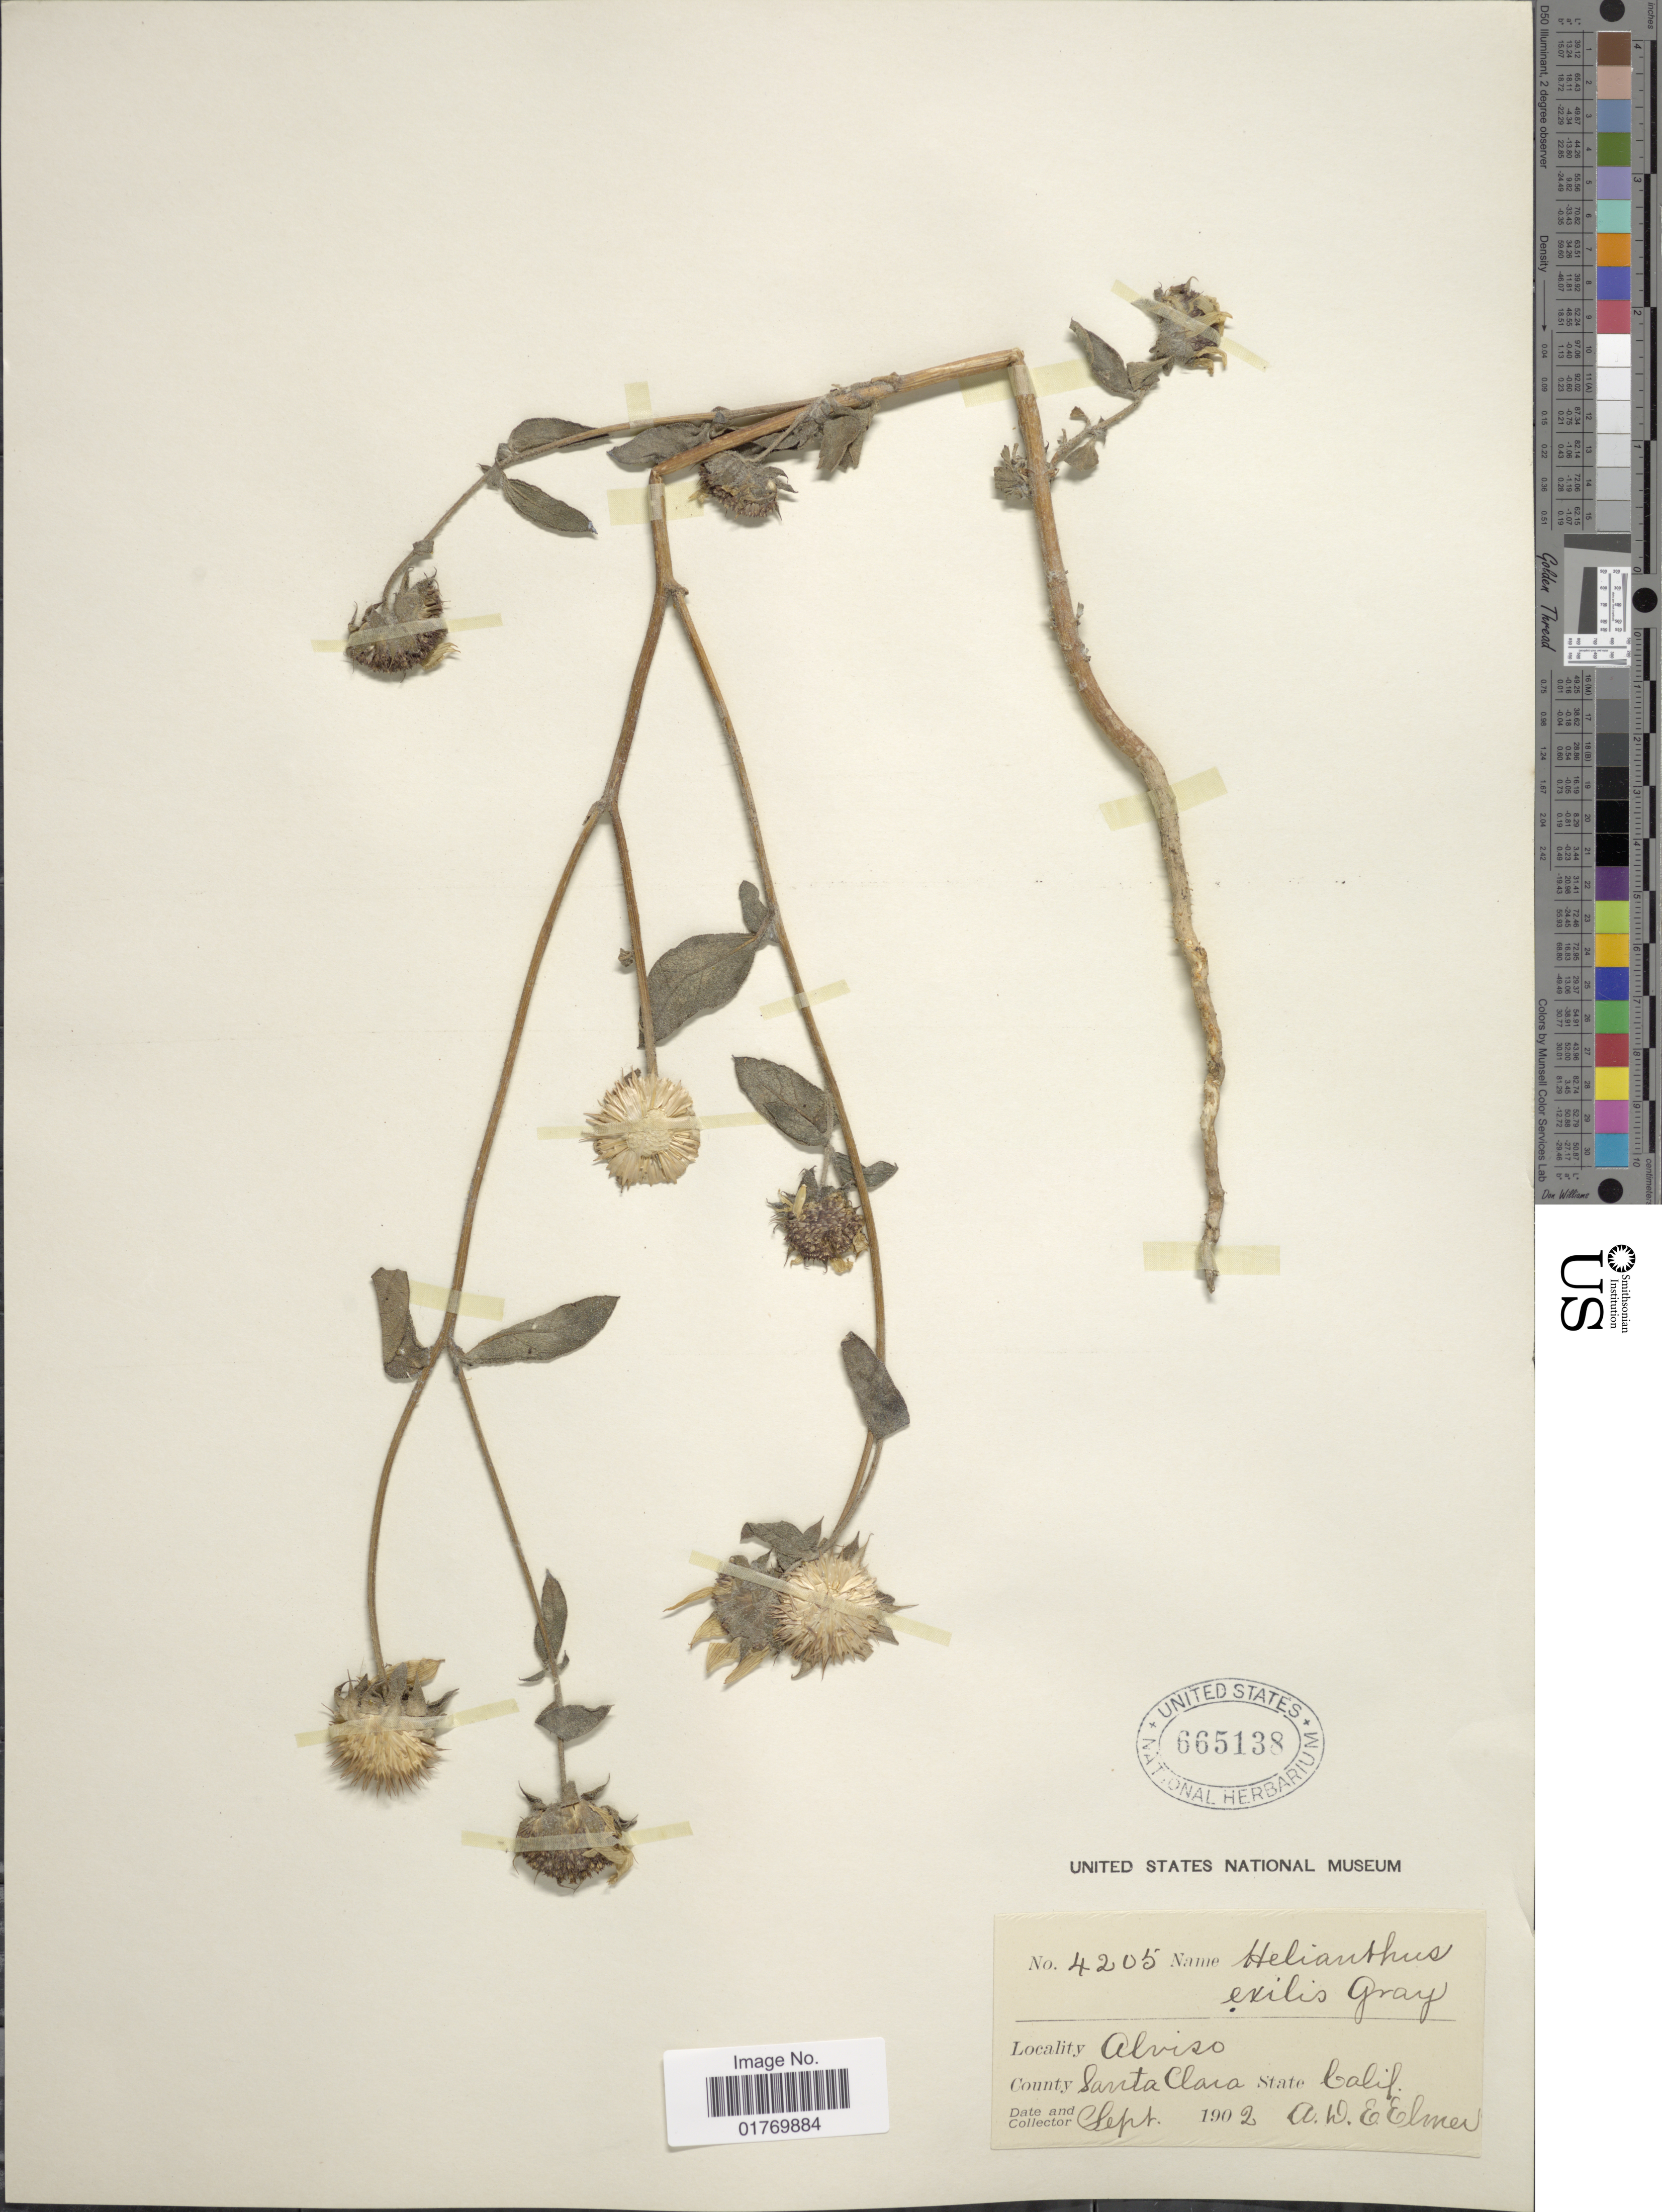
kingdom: Plantae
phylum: Tracheophyta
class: Magnoliopsida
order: Asterales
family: Asteraceae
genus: Helianthus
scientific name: Helianthus bolanderi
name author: A. Gray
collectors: A. D. E. Elmer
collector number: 4205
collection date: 1902-09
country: United States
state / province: California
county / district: Santa Clara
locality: Alviso, County Santa Clara, State Calif.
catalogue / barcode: US 665138